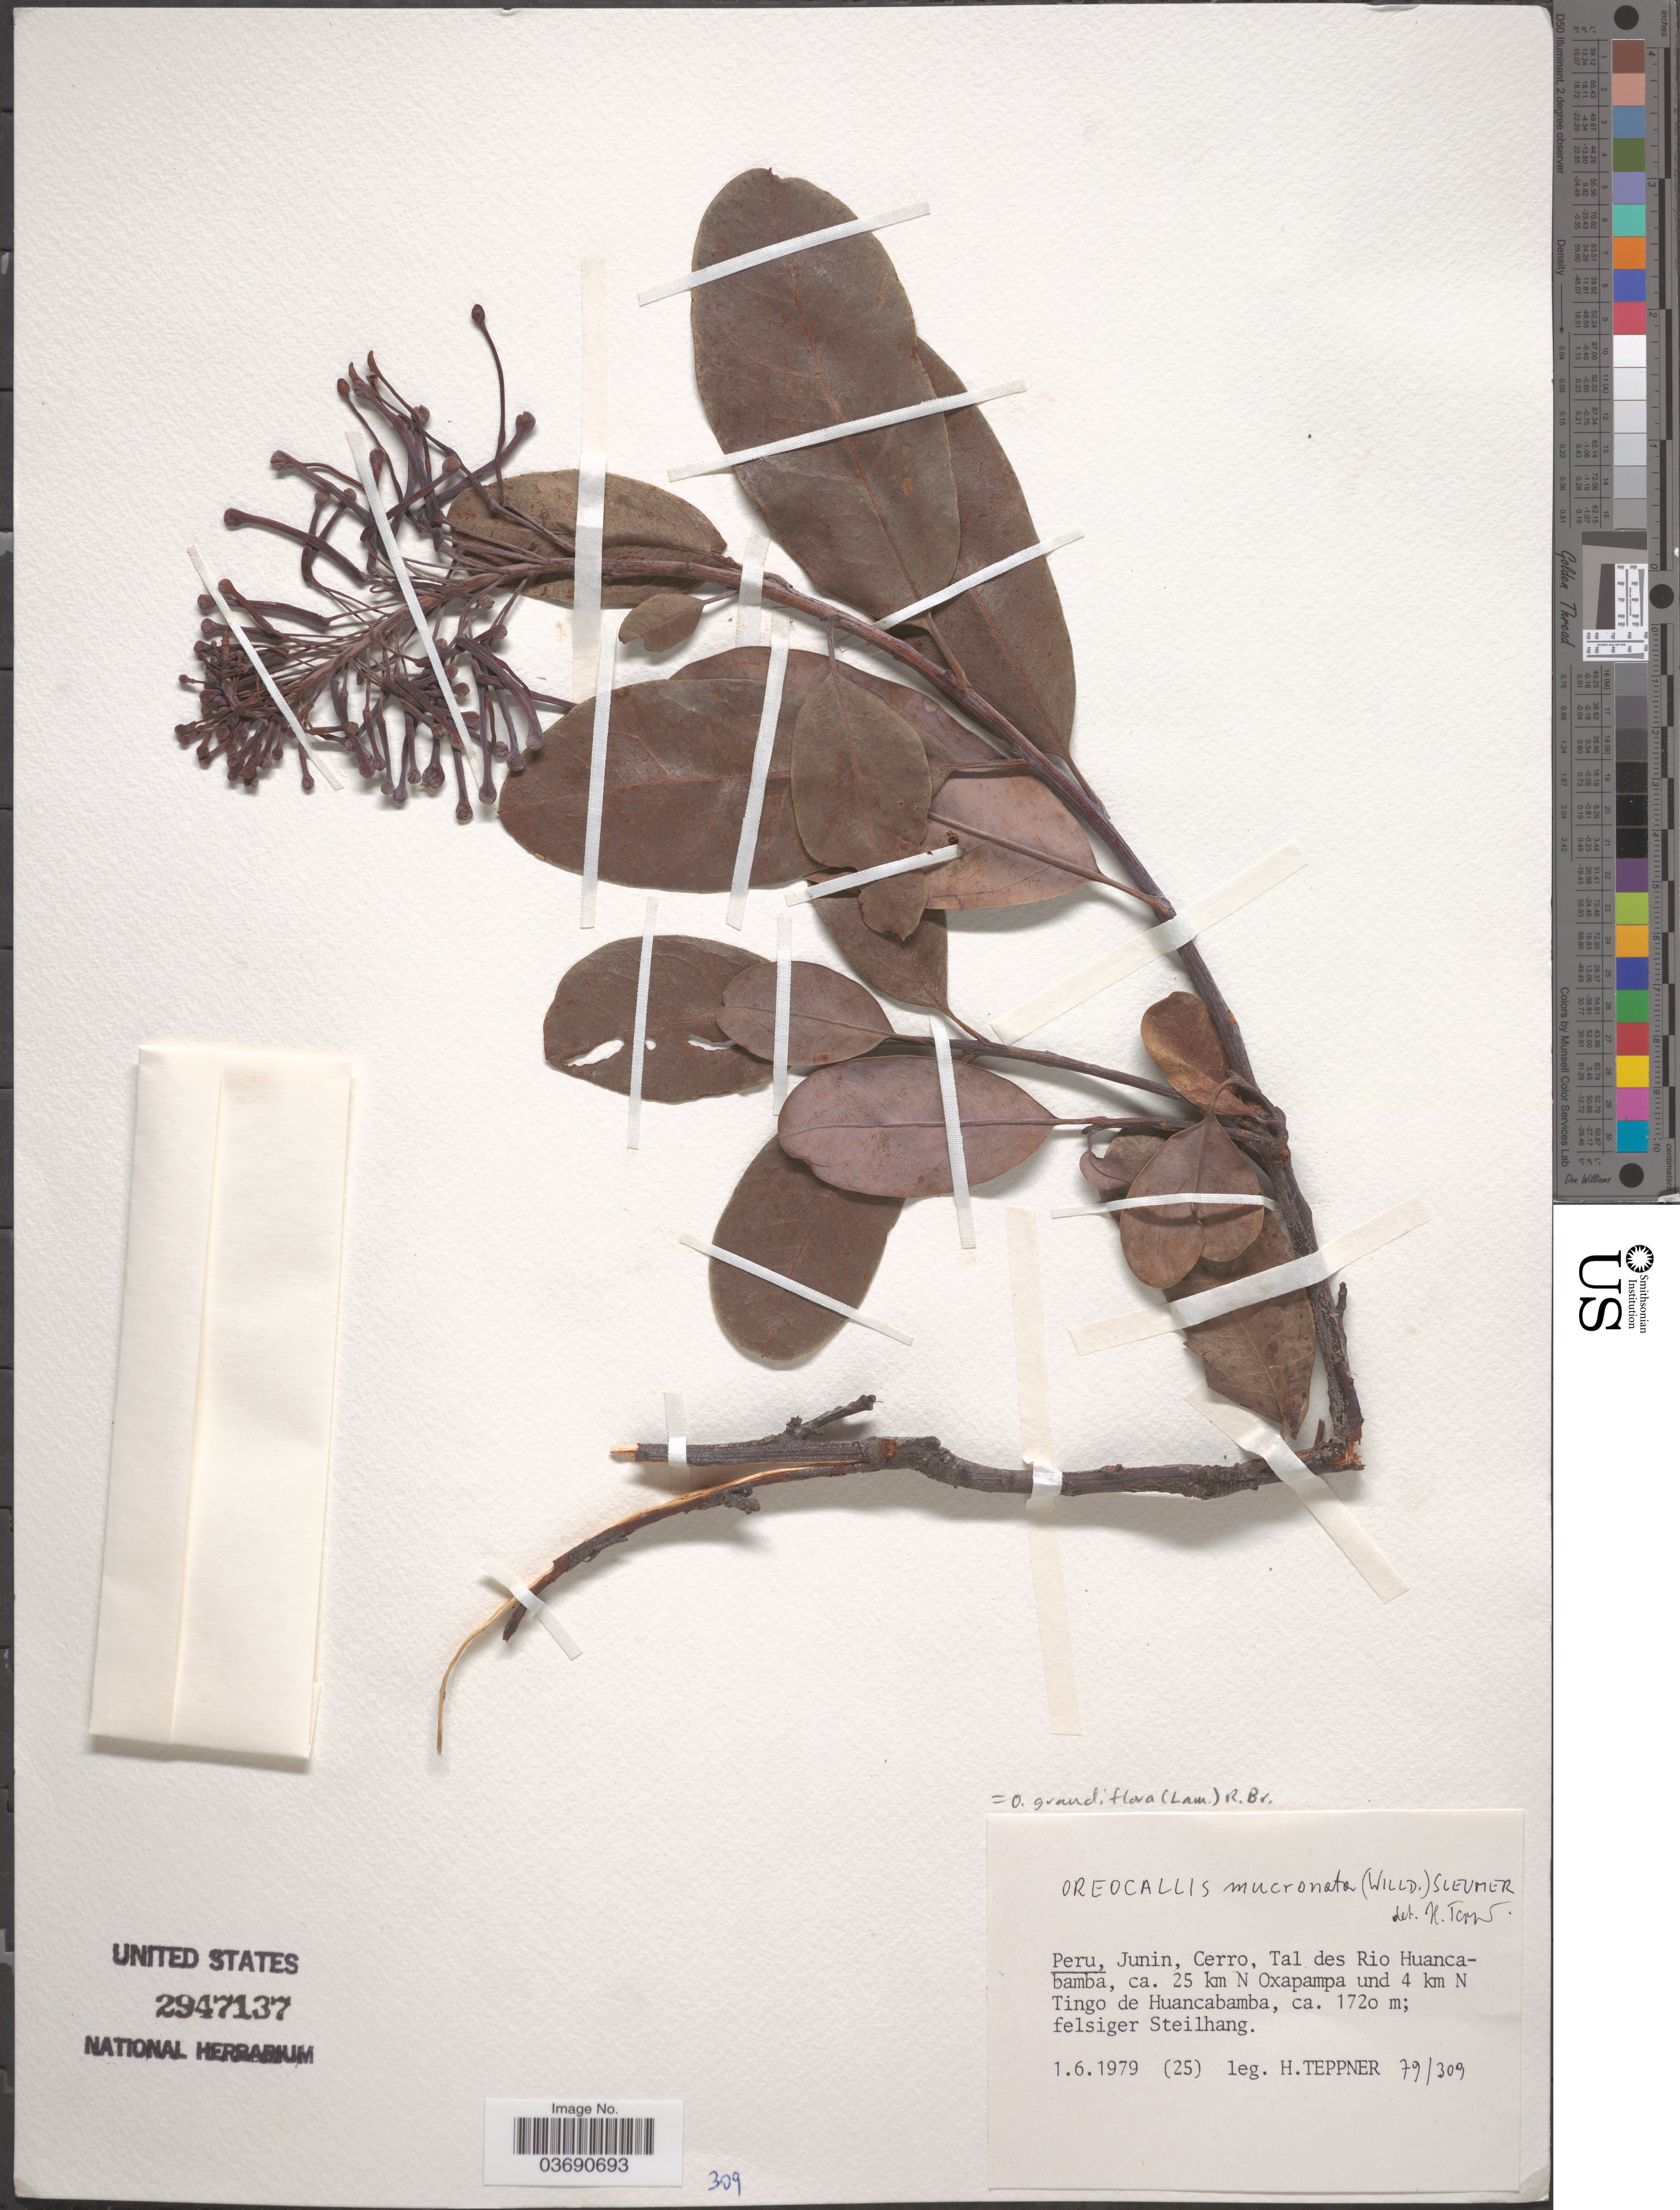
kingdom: Plantae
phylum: Tracheophyta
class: Magnoliopsida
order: Proteales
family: Proteaceae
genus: Oreocallis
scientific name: Oreocallis grandiflora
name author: (Lam.) R. Br.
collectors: H. Teppner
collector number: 79/309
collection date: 1979-06-01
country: Peru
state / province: Junín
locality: Cerro, Tal des Rio Huancabamba, ca. 25 km N Oxapampa und 4 km N Tingo de Huancabamba, felsiger Steilhang.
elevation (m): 1720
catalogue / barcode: US 2947137